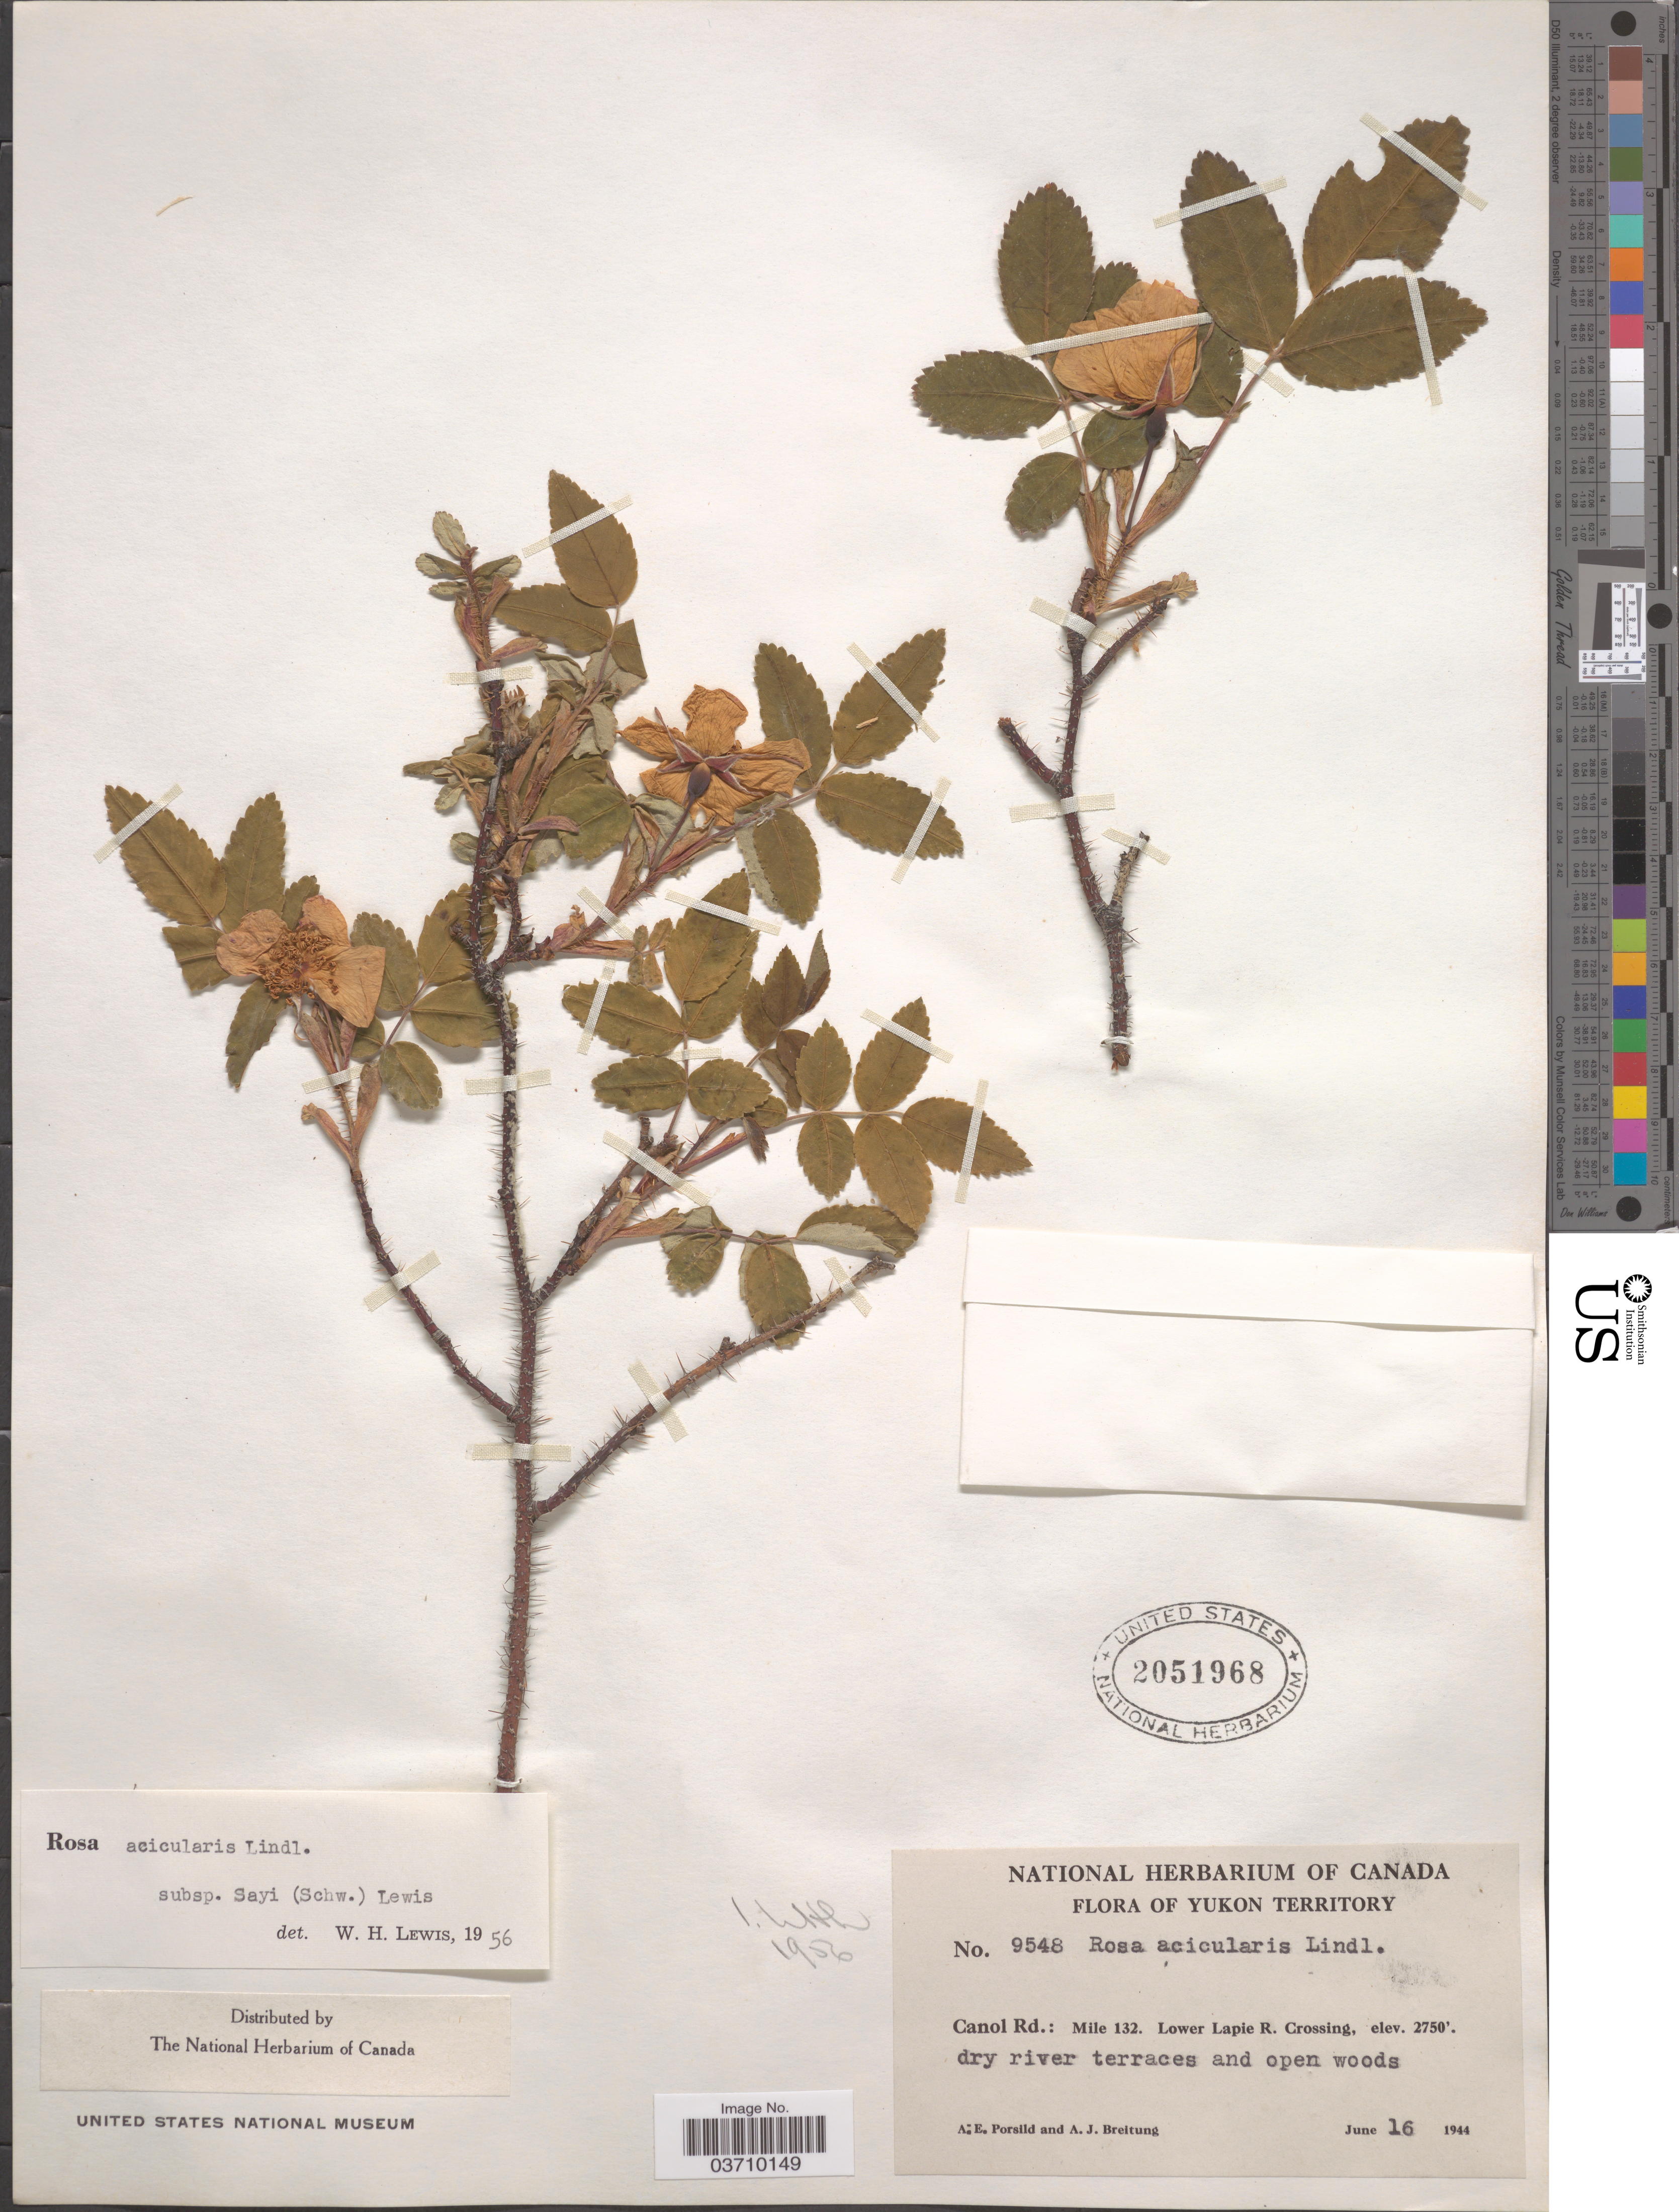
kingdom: Plantae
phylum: Tracheophyta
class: Magnoliopsida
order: Rosales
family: Rosaceae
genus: Rosa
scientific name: Rosa acicularis var. sayi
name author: (Schwein.) Rehder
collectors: A. E. Porsild & A. Breitung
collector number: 9548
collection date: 1944-06-16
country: Canada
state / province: Yukon Territory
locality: Canol Rd.: Mile 132. Lower Lapie R. Crossing.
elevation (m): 838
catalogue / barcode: US 2051968